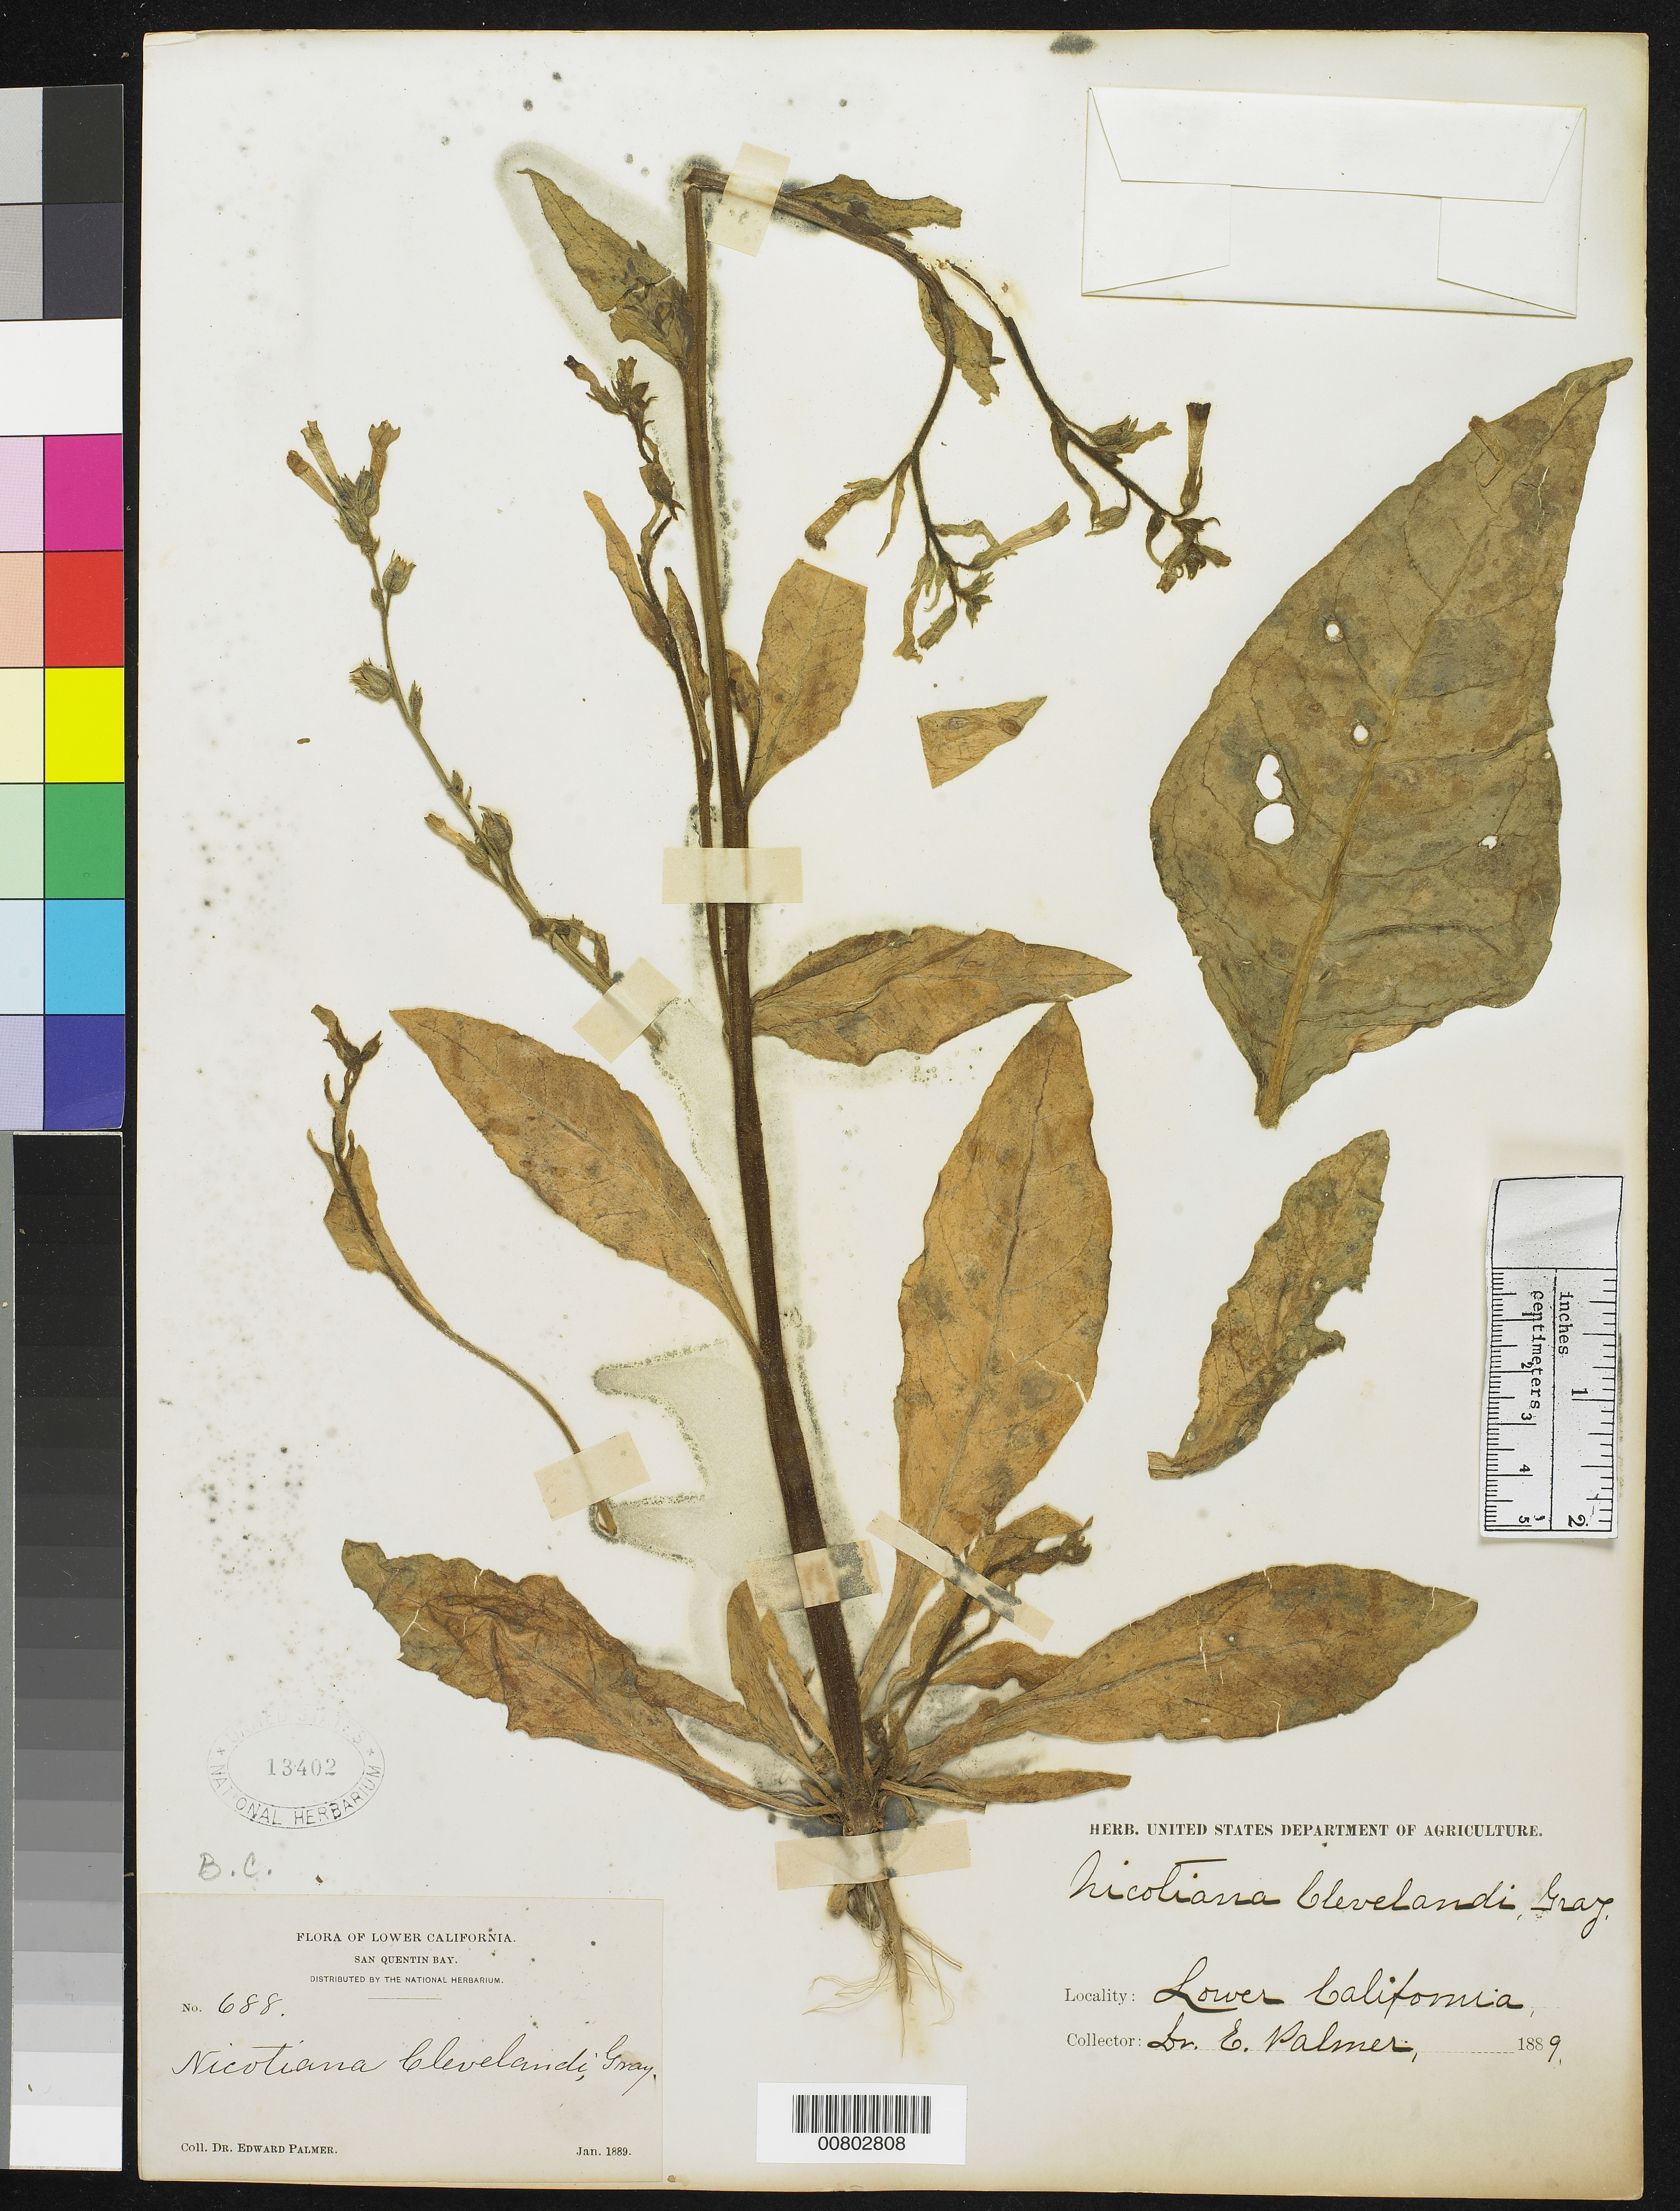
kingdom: Plantae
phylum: Tracheophyta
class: Magnoliopsida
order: Solanales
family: Solanaceae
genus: Nicotiana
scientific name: Nicotiana clevelandii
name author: A. Gray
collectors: E. Palmer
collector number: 688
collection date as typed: Jan 1889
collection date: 1889-01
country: Mexico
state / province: Baja California Norte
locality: San Quentin Bay, Baja California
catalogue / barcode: US 13402